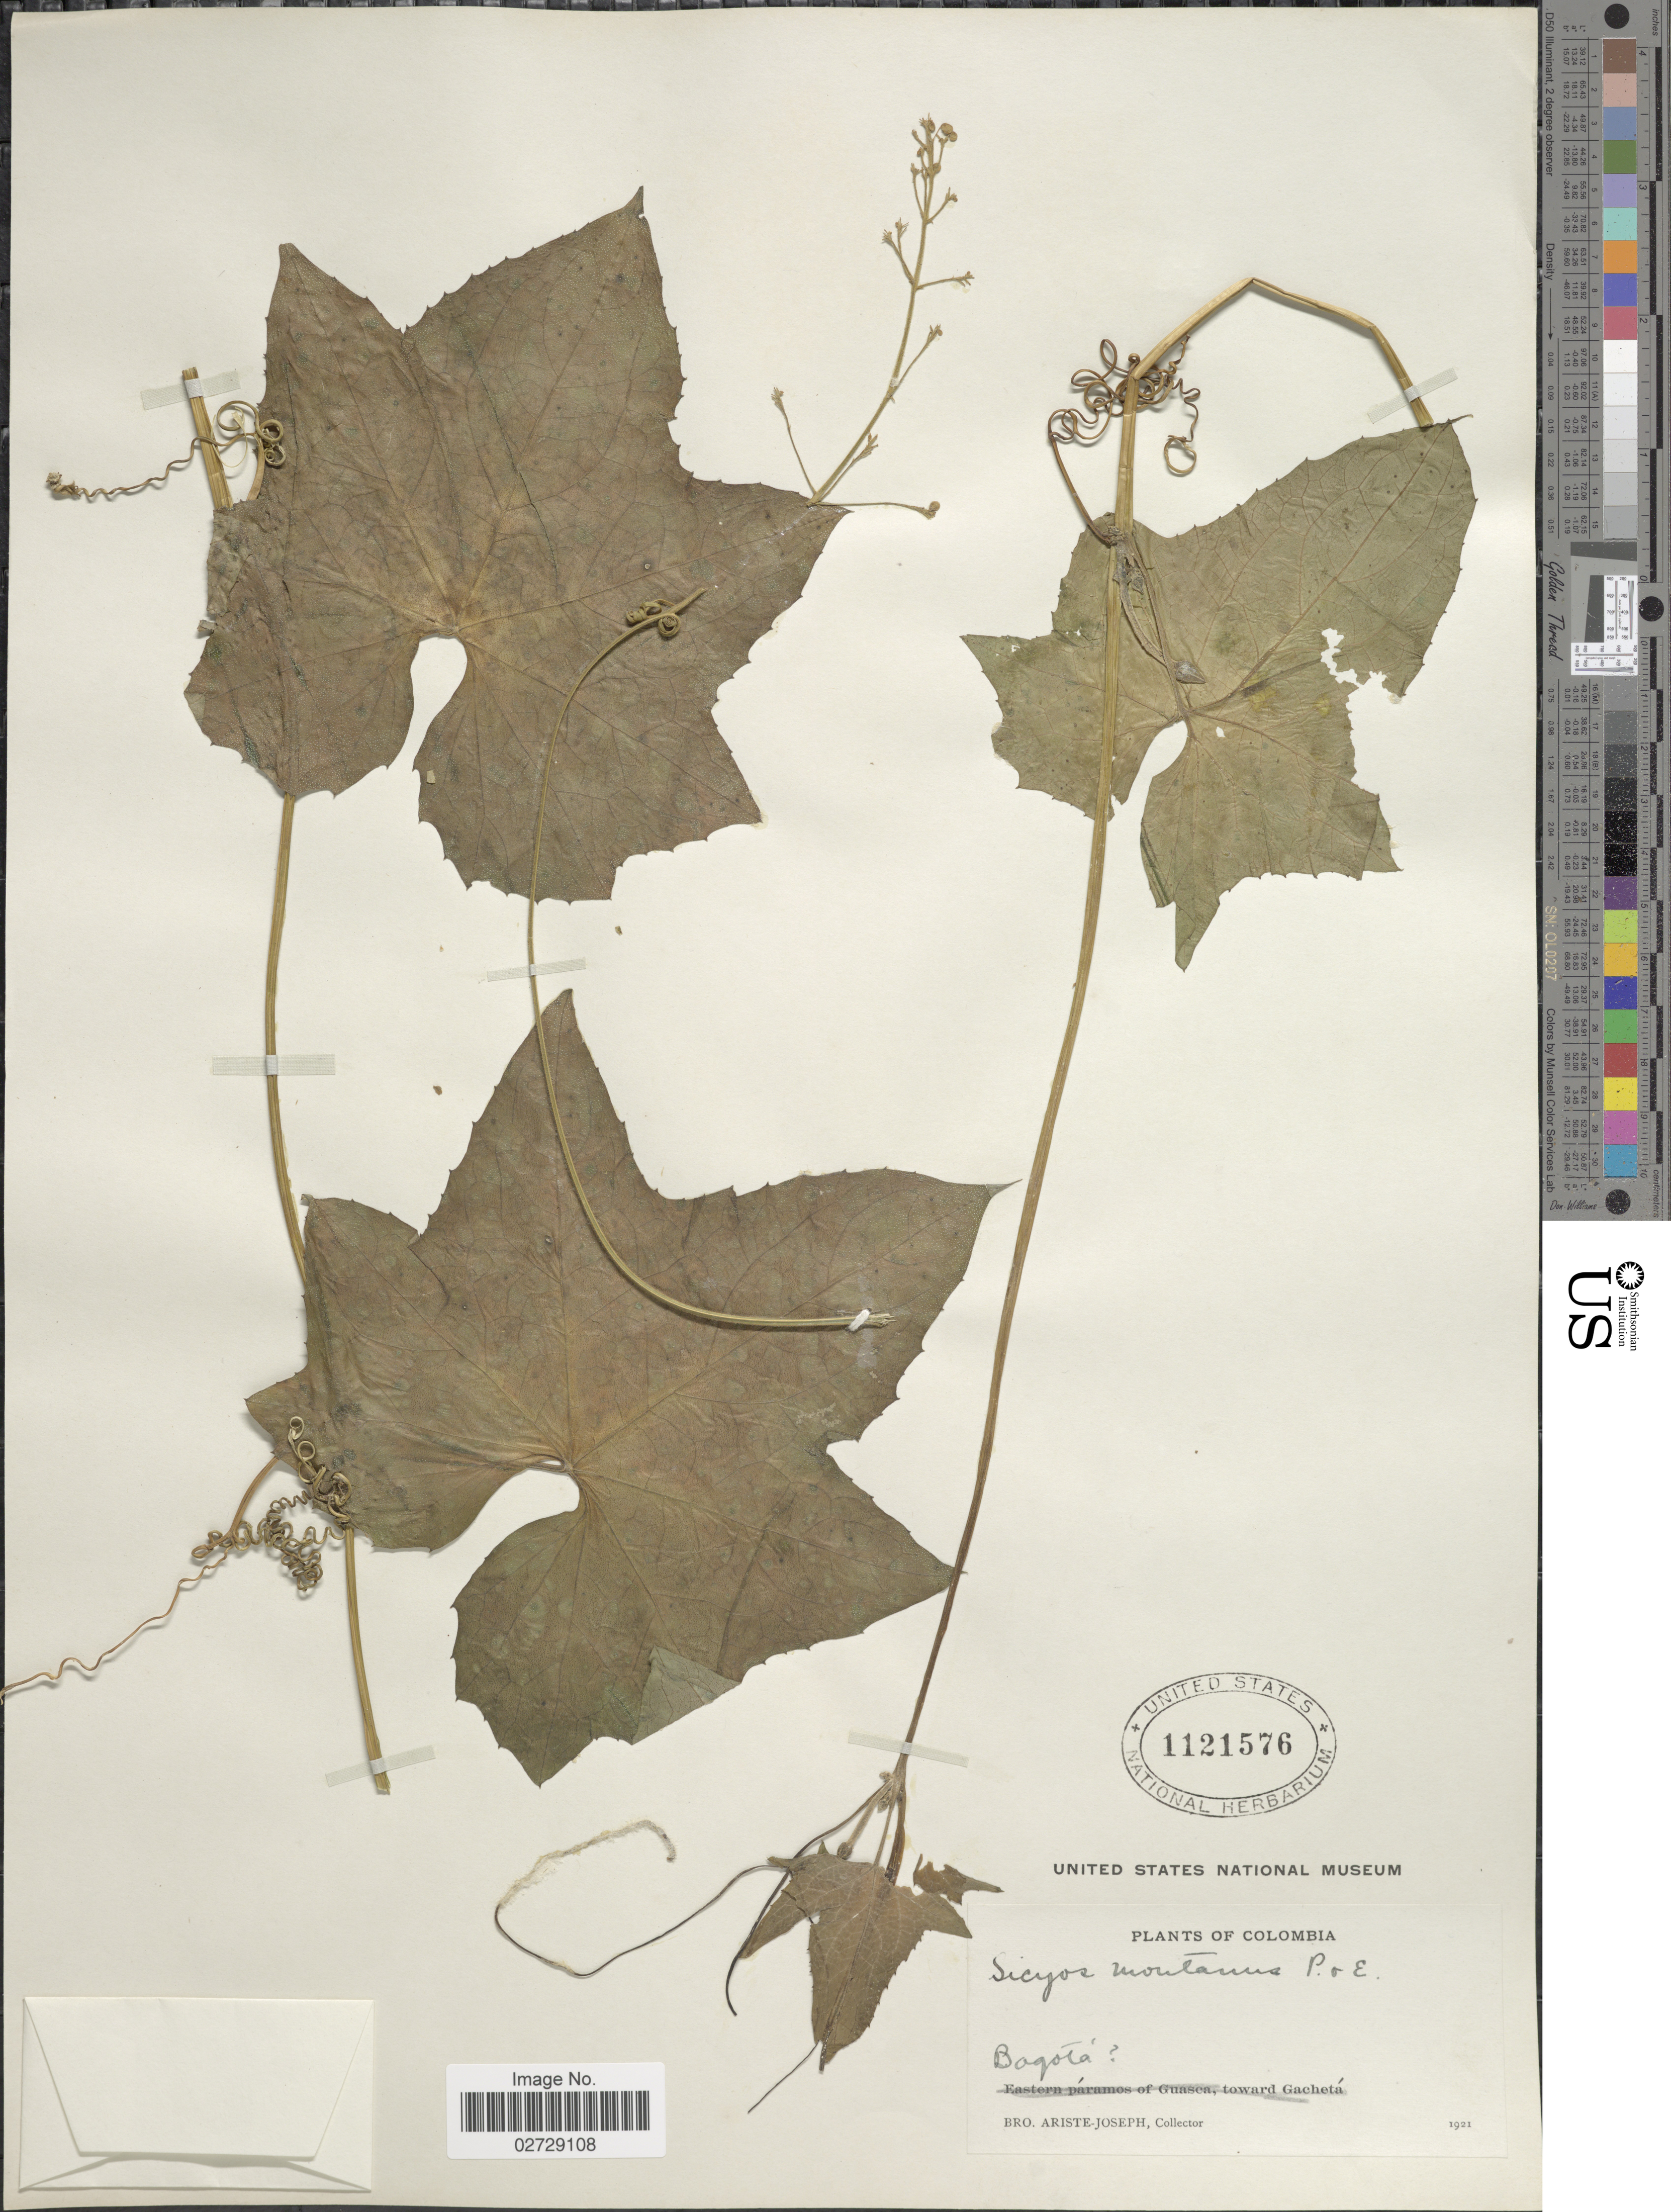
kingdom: Plantae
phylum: Tracheophyta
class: Magnoliopsida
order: Cucurbitales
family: Cucurbitaceae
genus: Sicyos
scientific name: Sicyos montanus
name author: Poepp. & Endl.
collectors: Bro. Ariste-Joseph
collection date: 1921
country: Colombia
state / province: Bogota D.C.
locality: Bogota, toward Gacheta [unsure placement]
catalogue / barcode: US 1121576